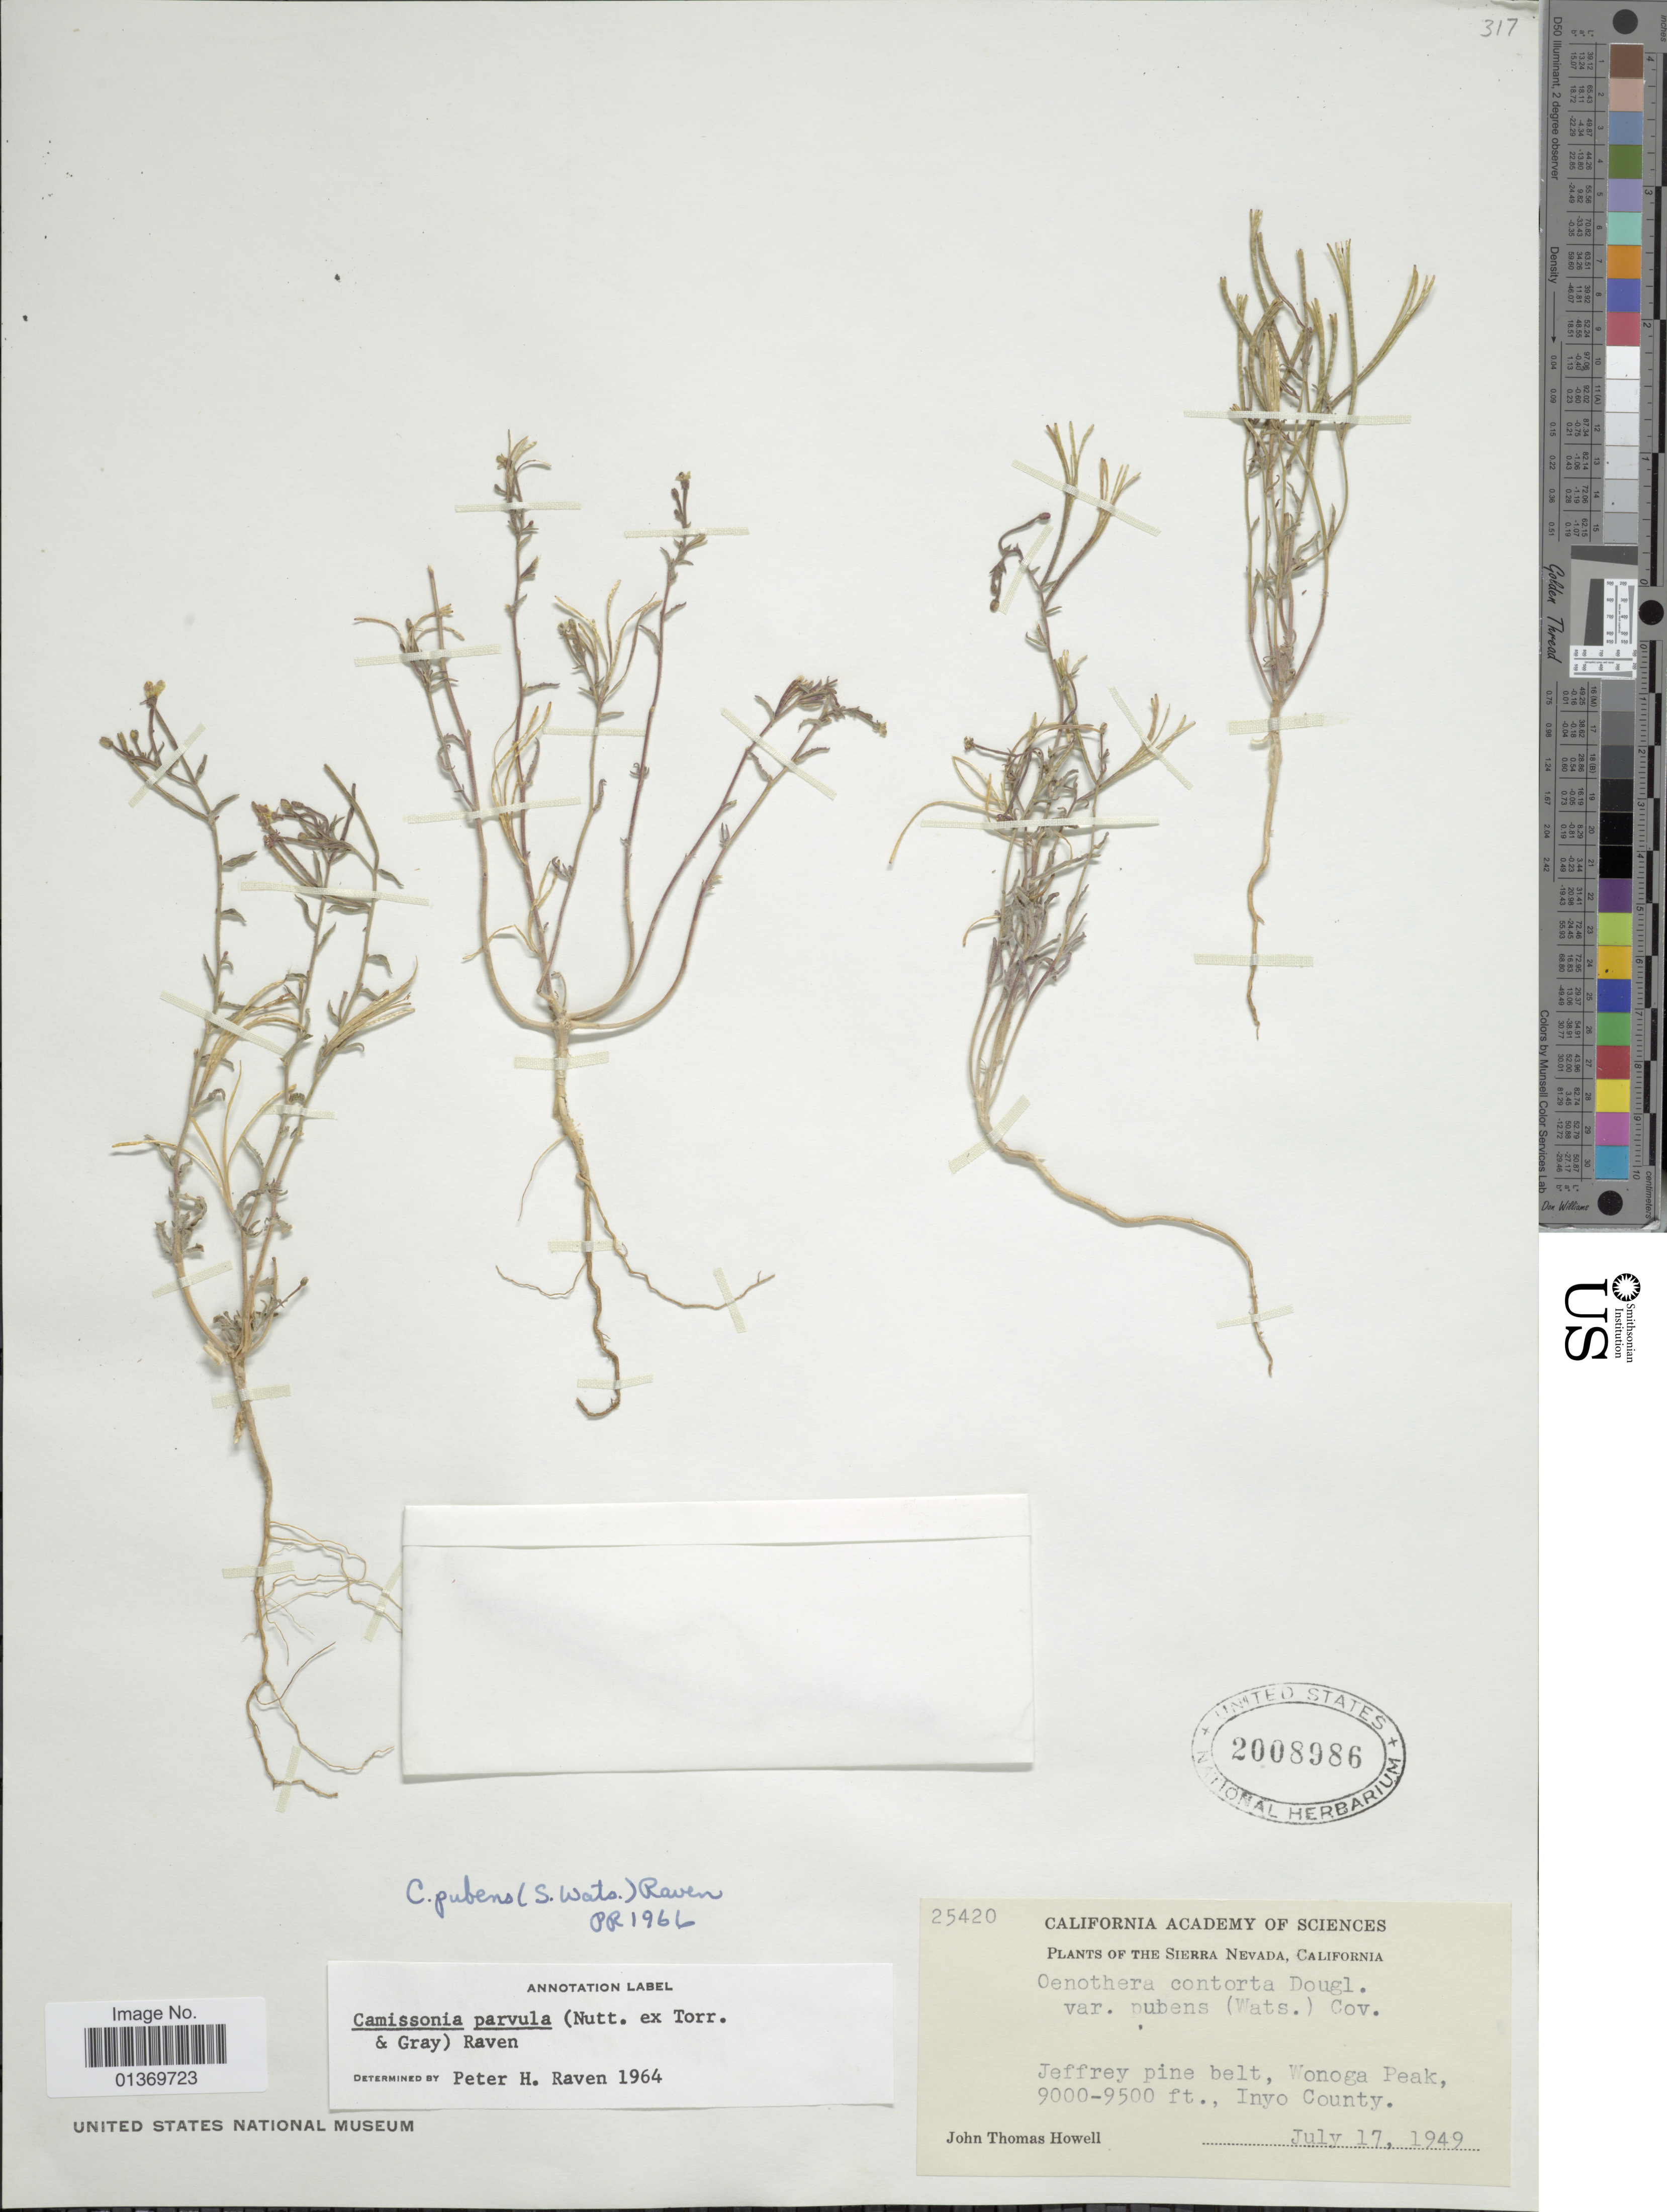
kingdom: Plantae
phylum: Tracheophyta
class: Magnoliopsida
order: Myrtales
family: Onagraceae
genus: Camissonia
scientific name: Camissonia pubens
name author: (S. Watson) P.H. Raven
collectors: J. T. Howell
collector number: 25420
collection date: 1949-07-17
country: United States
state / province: California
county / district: Inyo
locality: Jeffrey pine belt, Wonoga Peak, Inyo County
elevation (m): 2743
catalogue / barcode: US 2008986